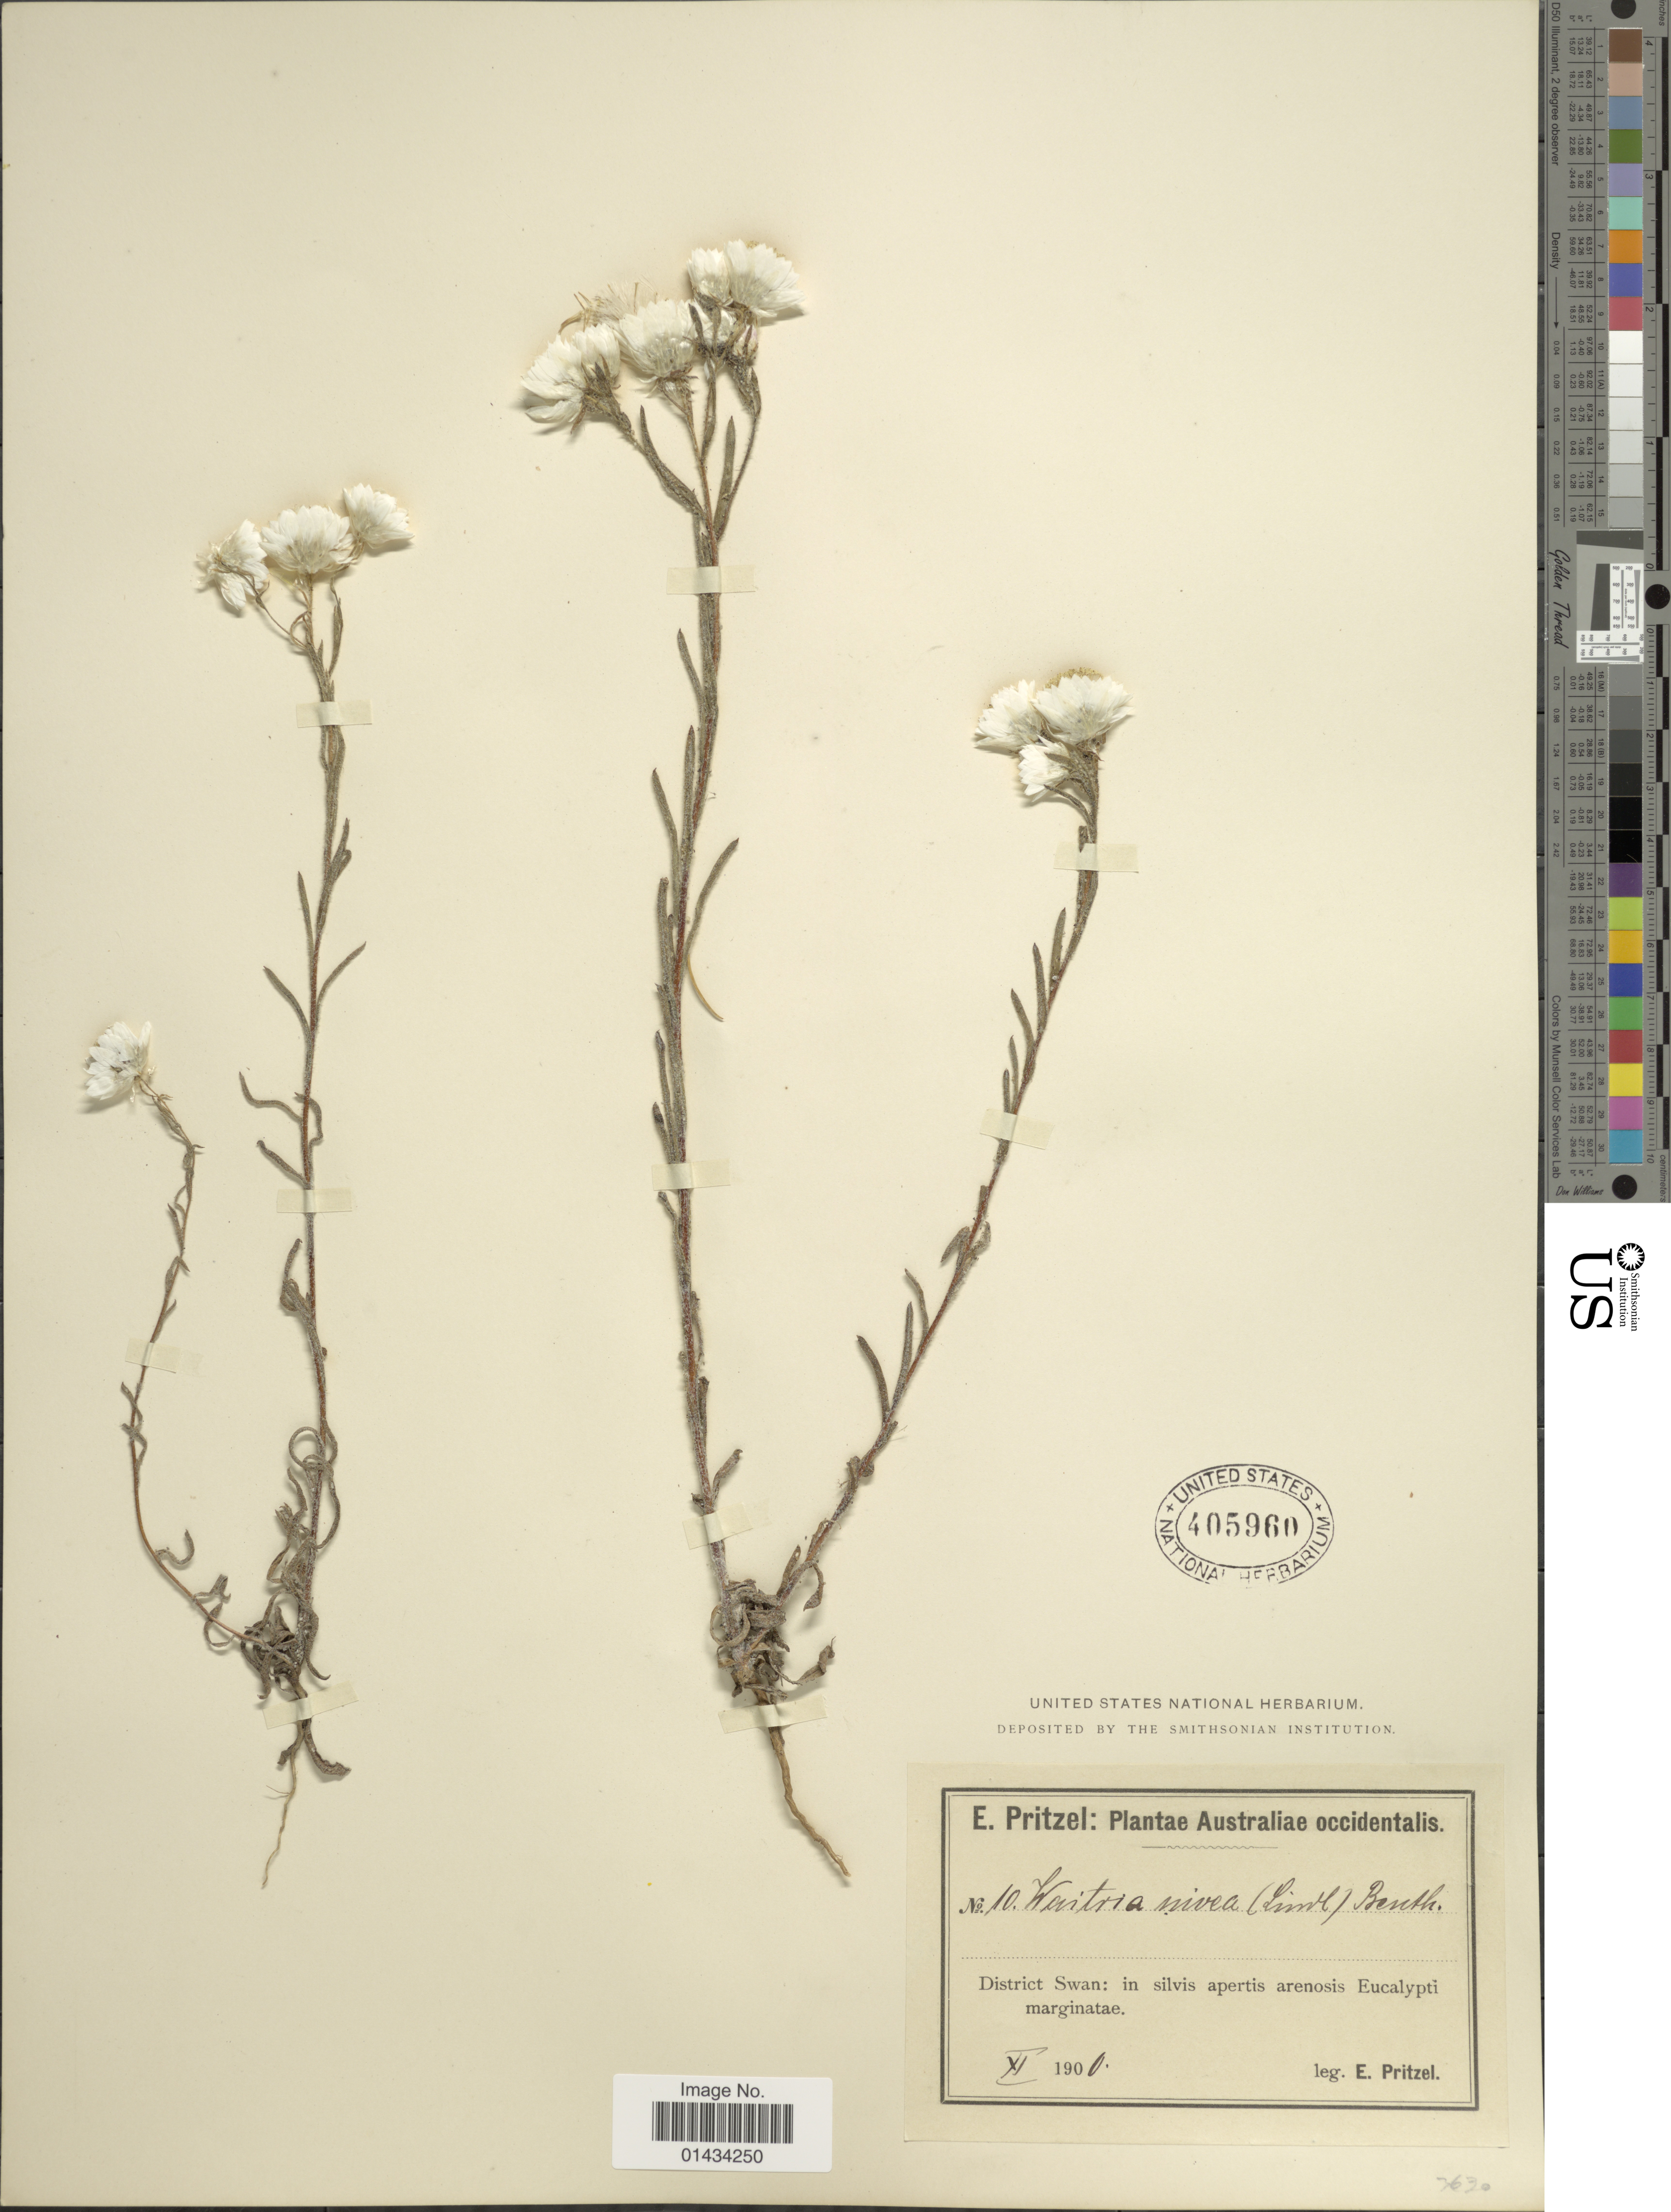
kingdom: Plantae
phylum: Tracheophyta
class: Magnoliopsida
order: Asterales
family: Asteraceae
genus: Waitzia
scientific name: Waitzia nivea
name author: Benth.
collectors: E. G. Pritzel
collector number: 10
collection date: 1900-11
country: Australia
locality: Australiae occidentalis, District Swan: in silvis apertis arenosis Eucalypti marginatae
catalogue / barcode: US 405960